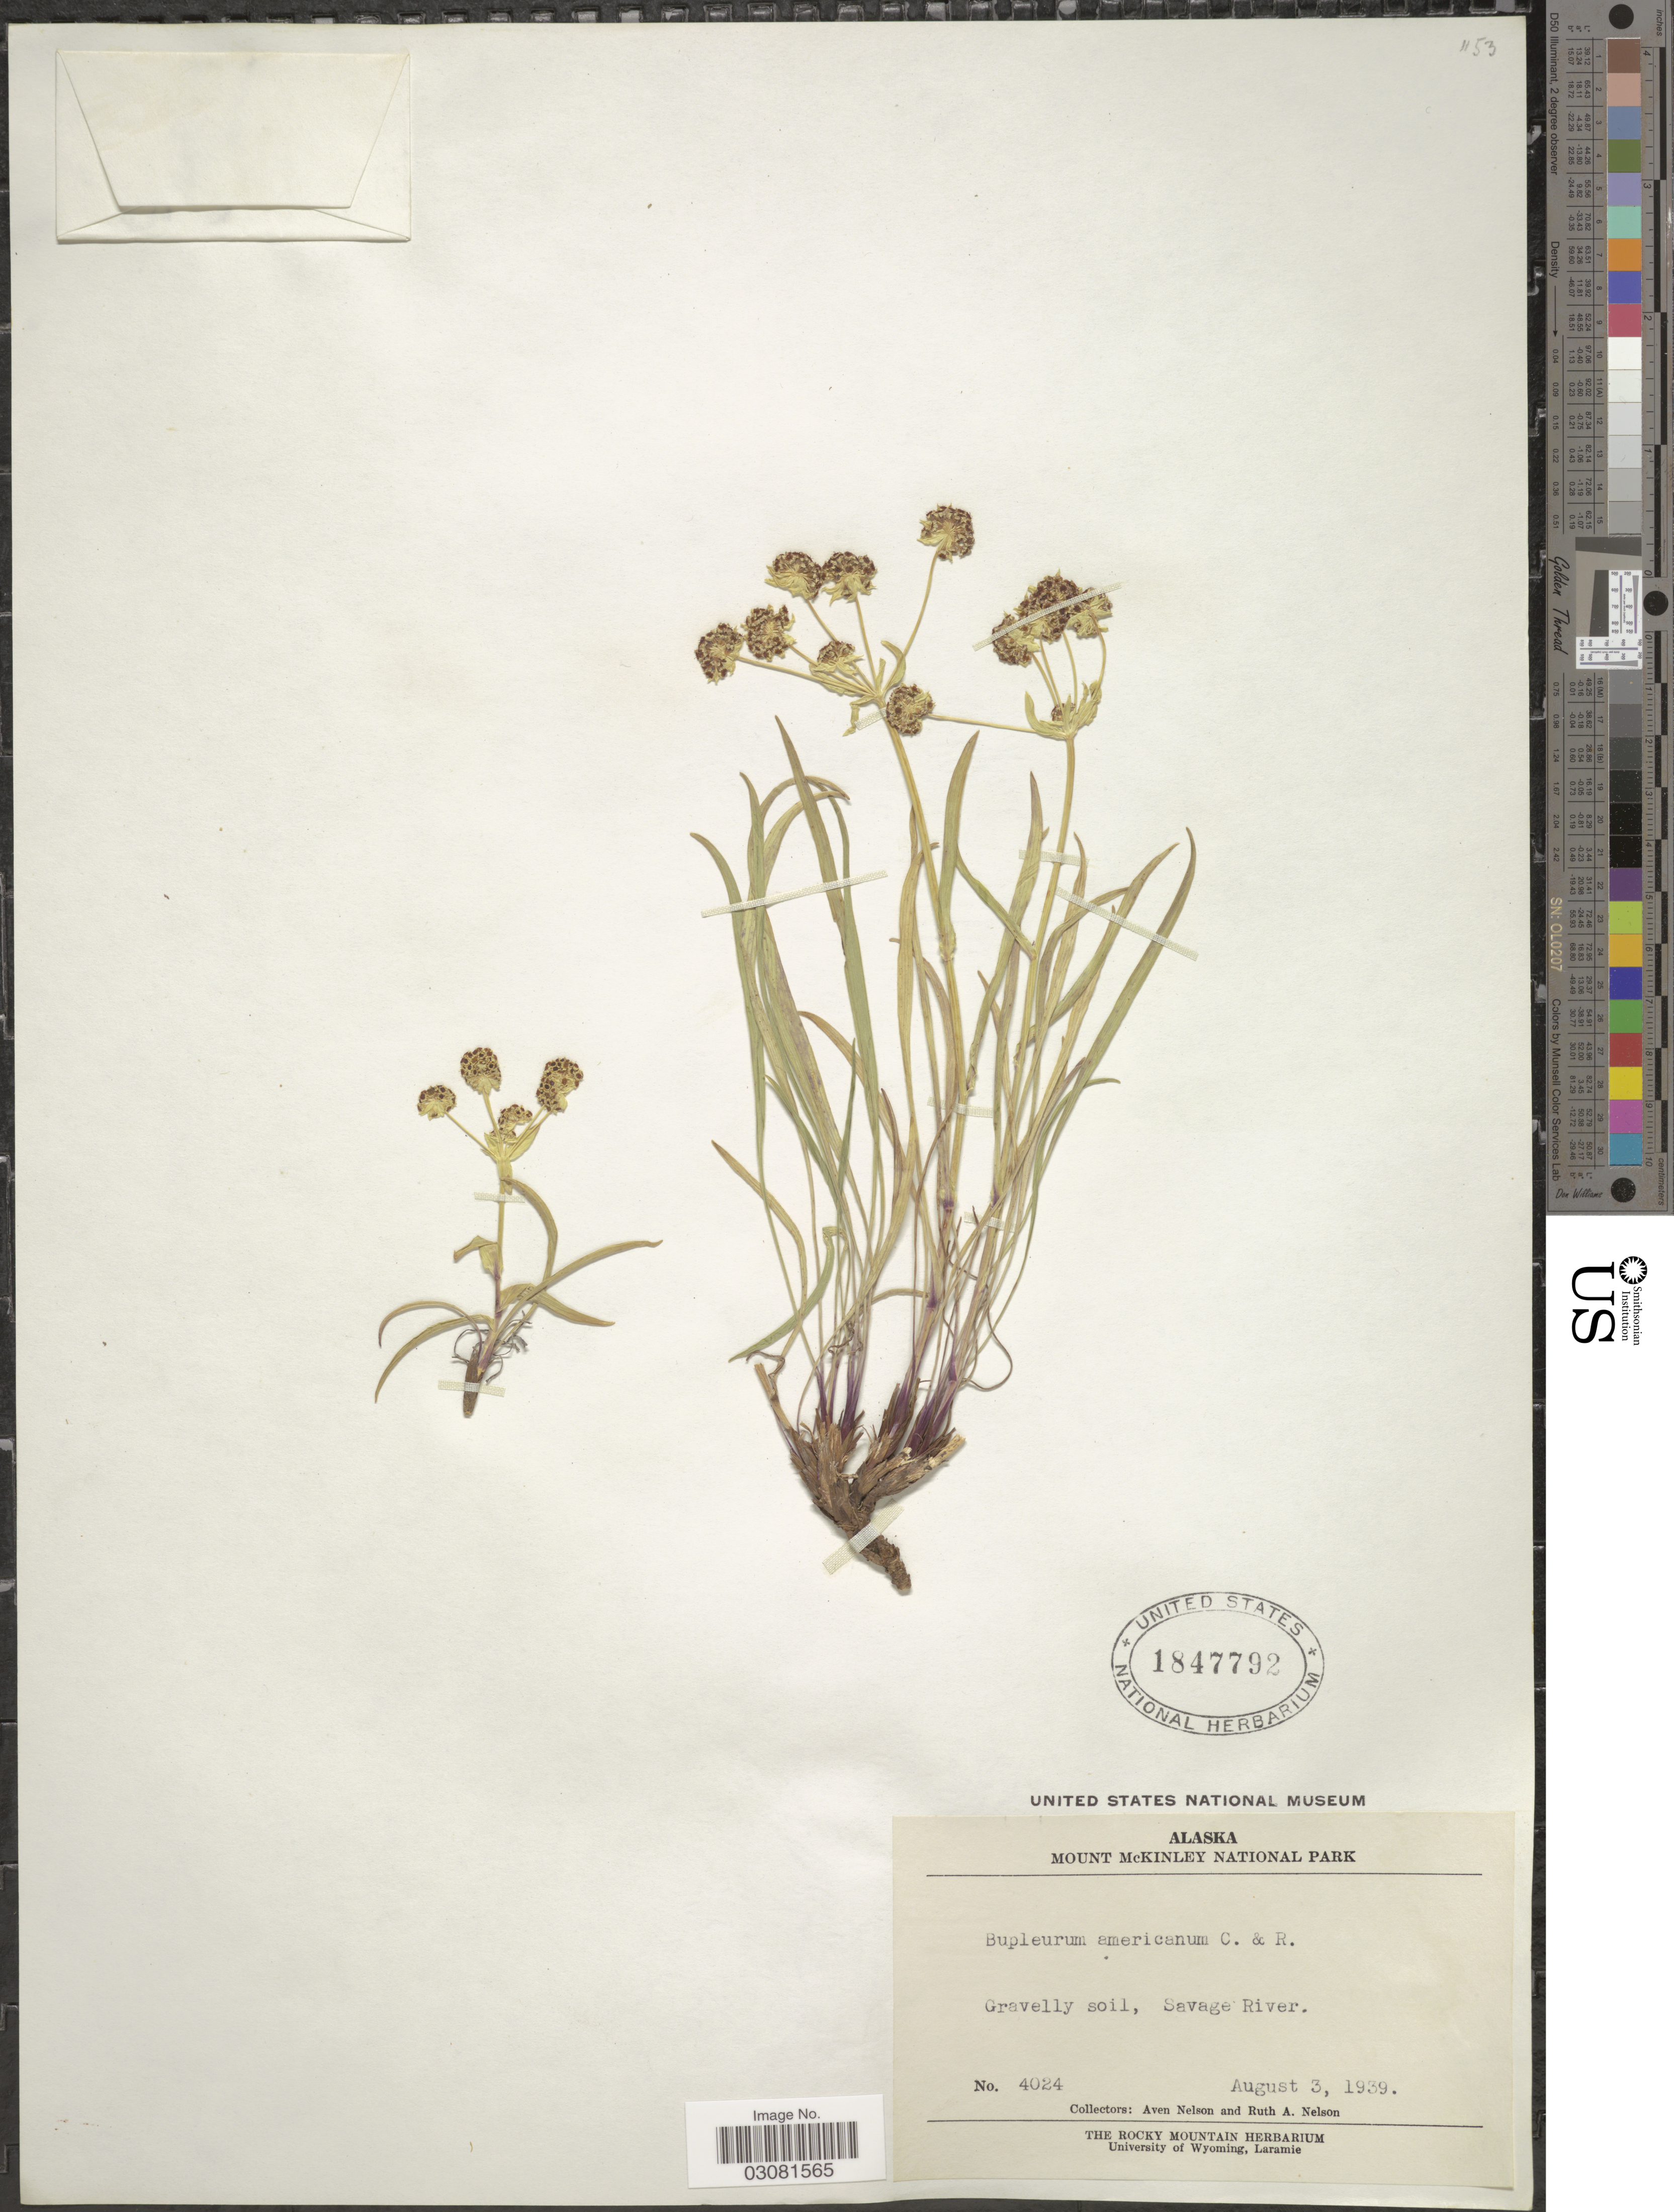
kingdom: Plantae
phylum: Tracheophyta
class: Magnoliopsida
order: Apiales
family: Apiaceae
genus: Bupleurum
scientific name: Bupleurum americanum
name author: J.M. Coult. & Rose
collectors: A. Nelson & R. A. Nelson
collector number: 4024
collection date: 1939-08-03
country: United States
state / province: Alaska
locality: Mount McKinley National Park, Savage River.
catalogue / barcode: US 1847792